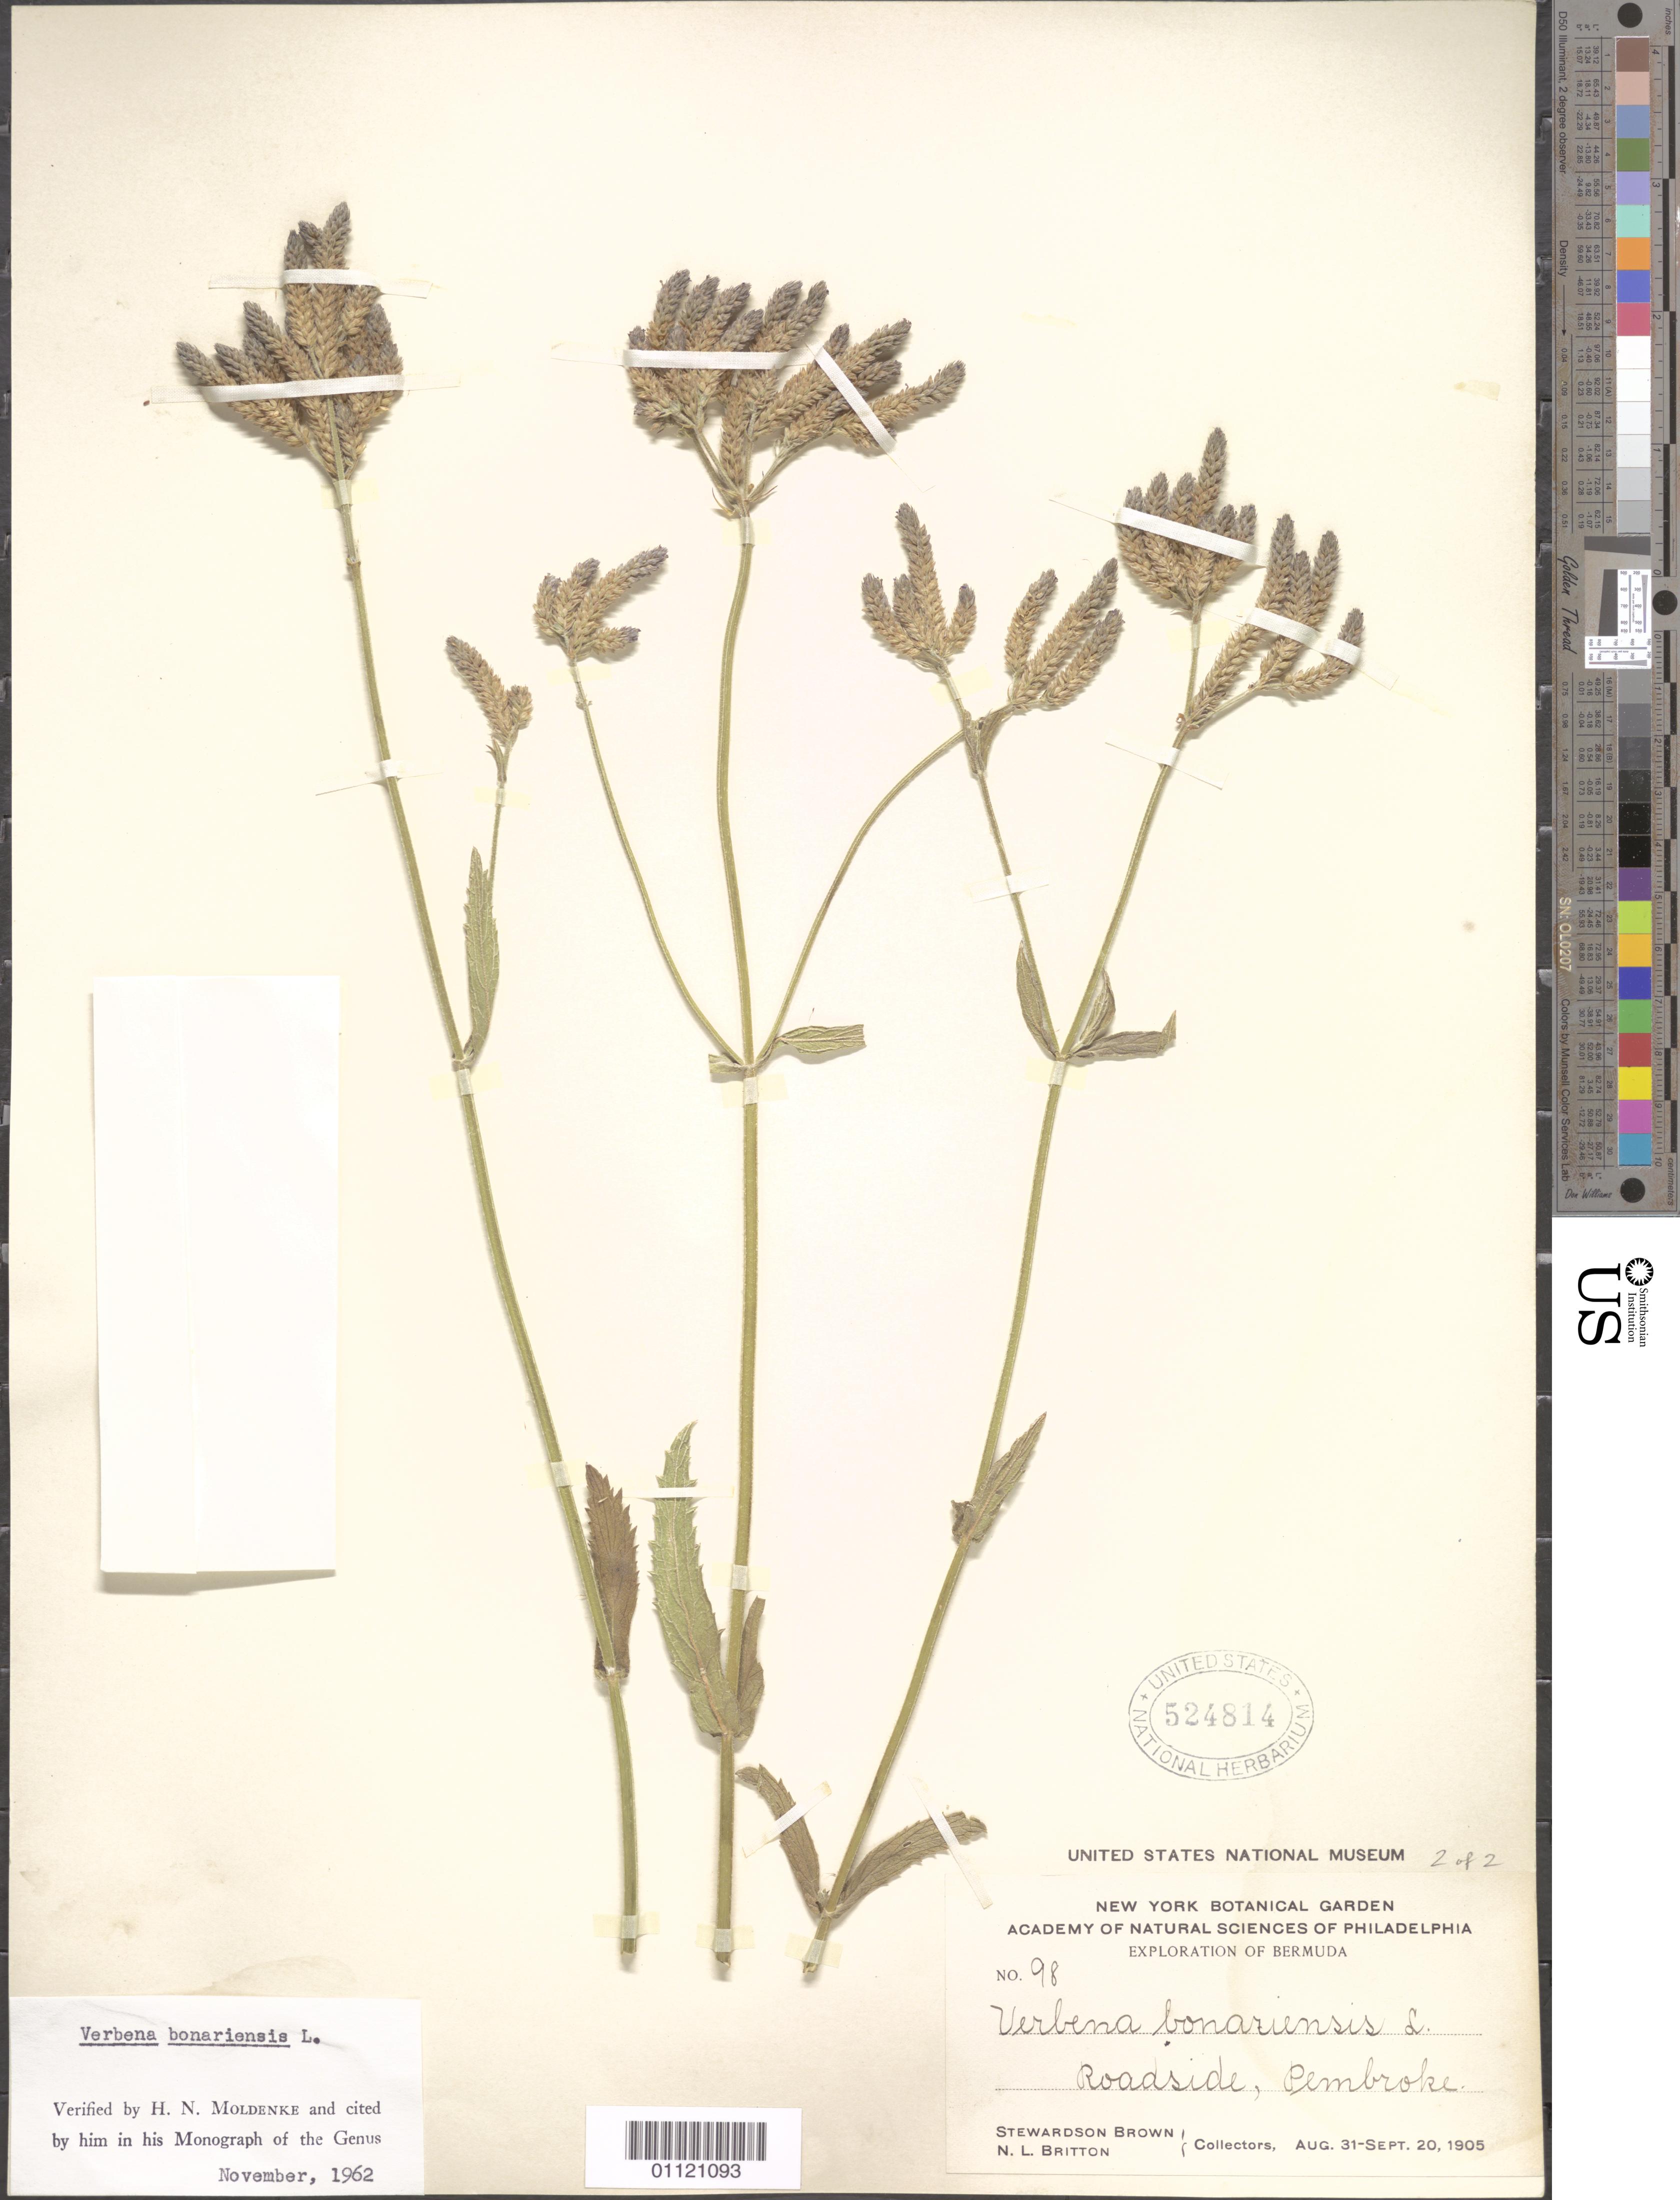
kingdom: Plantae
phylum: Tracheophyta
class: Magnoliopsida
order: Lamiales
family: Verbenaceae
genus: Verbena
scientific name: Verbena bonariensis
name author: L.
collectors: S. Brown & N. Britton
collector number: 98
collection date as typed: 31 Apr 1905 to 20 Sep 1905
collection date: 1905-04/1905-09-20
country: Bermuda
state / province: Paget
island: Bermuda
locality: Roadside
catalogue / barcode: US 524814